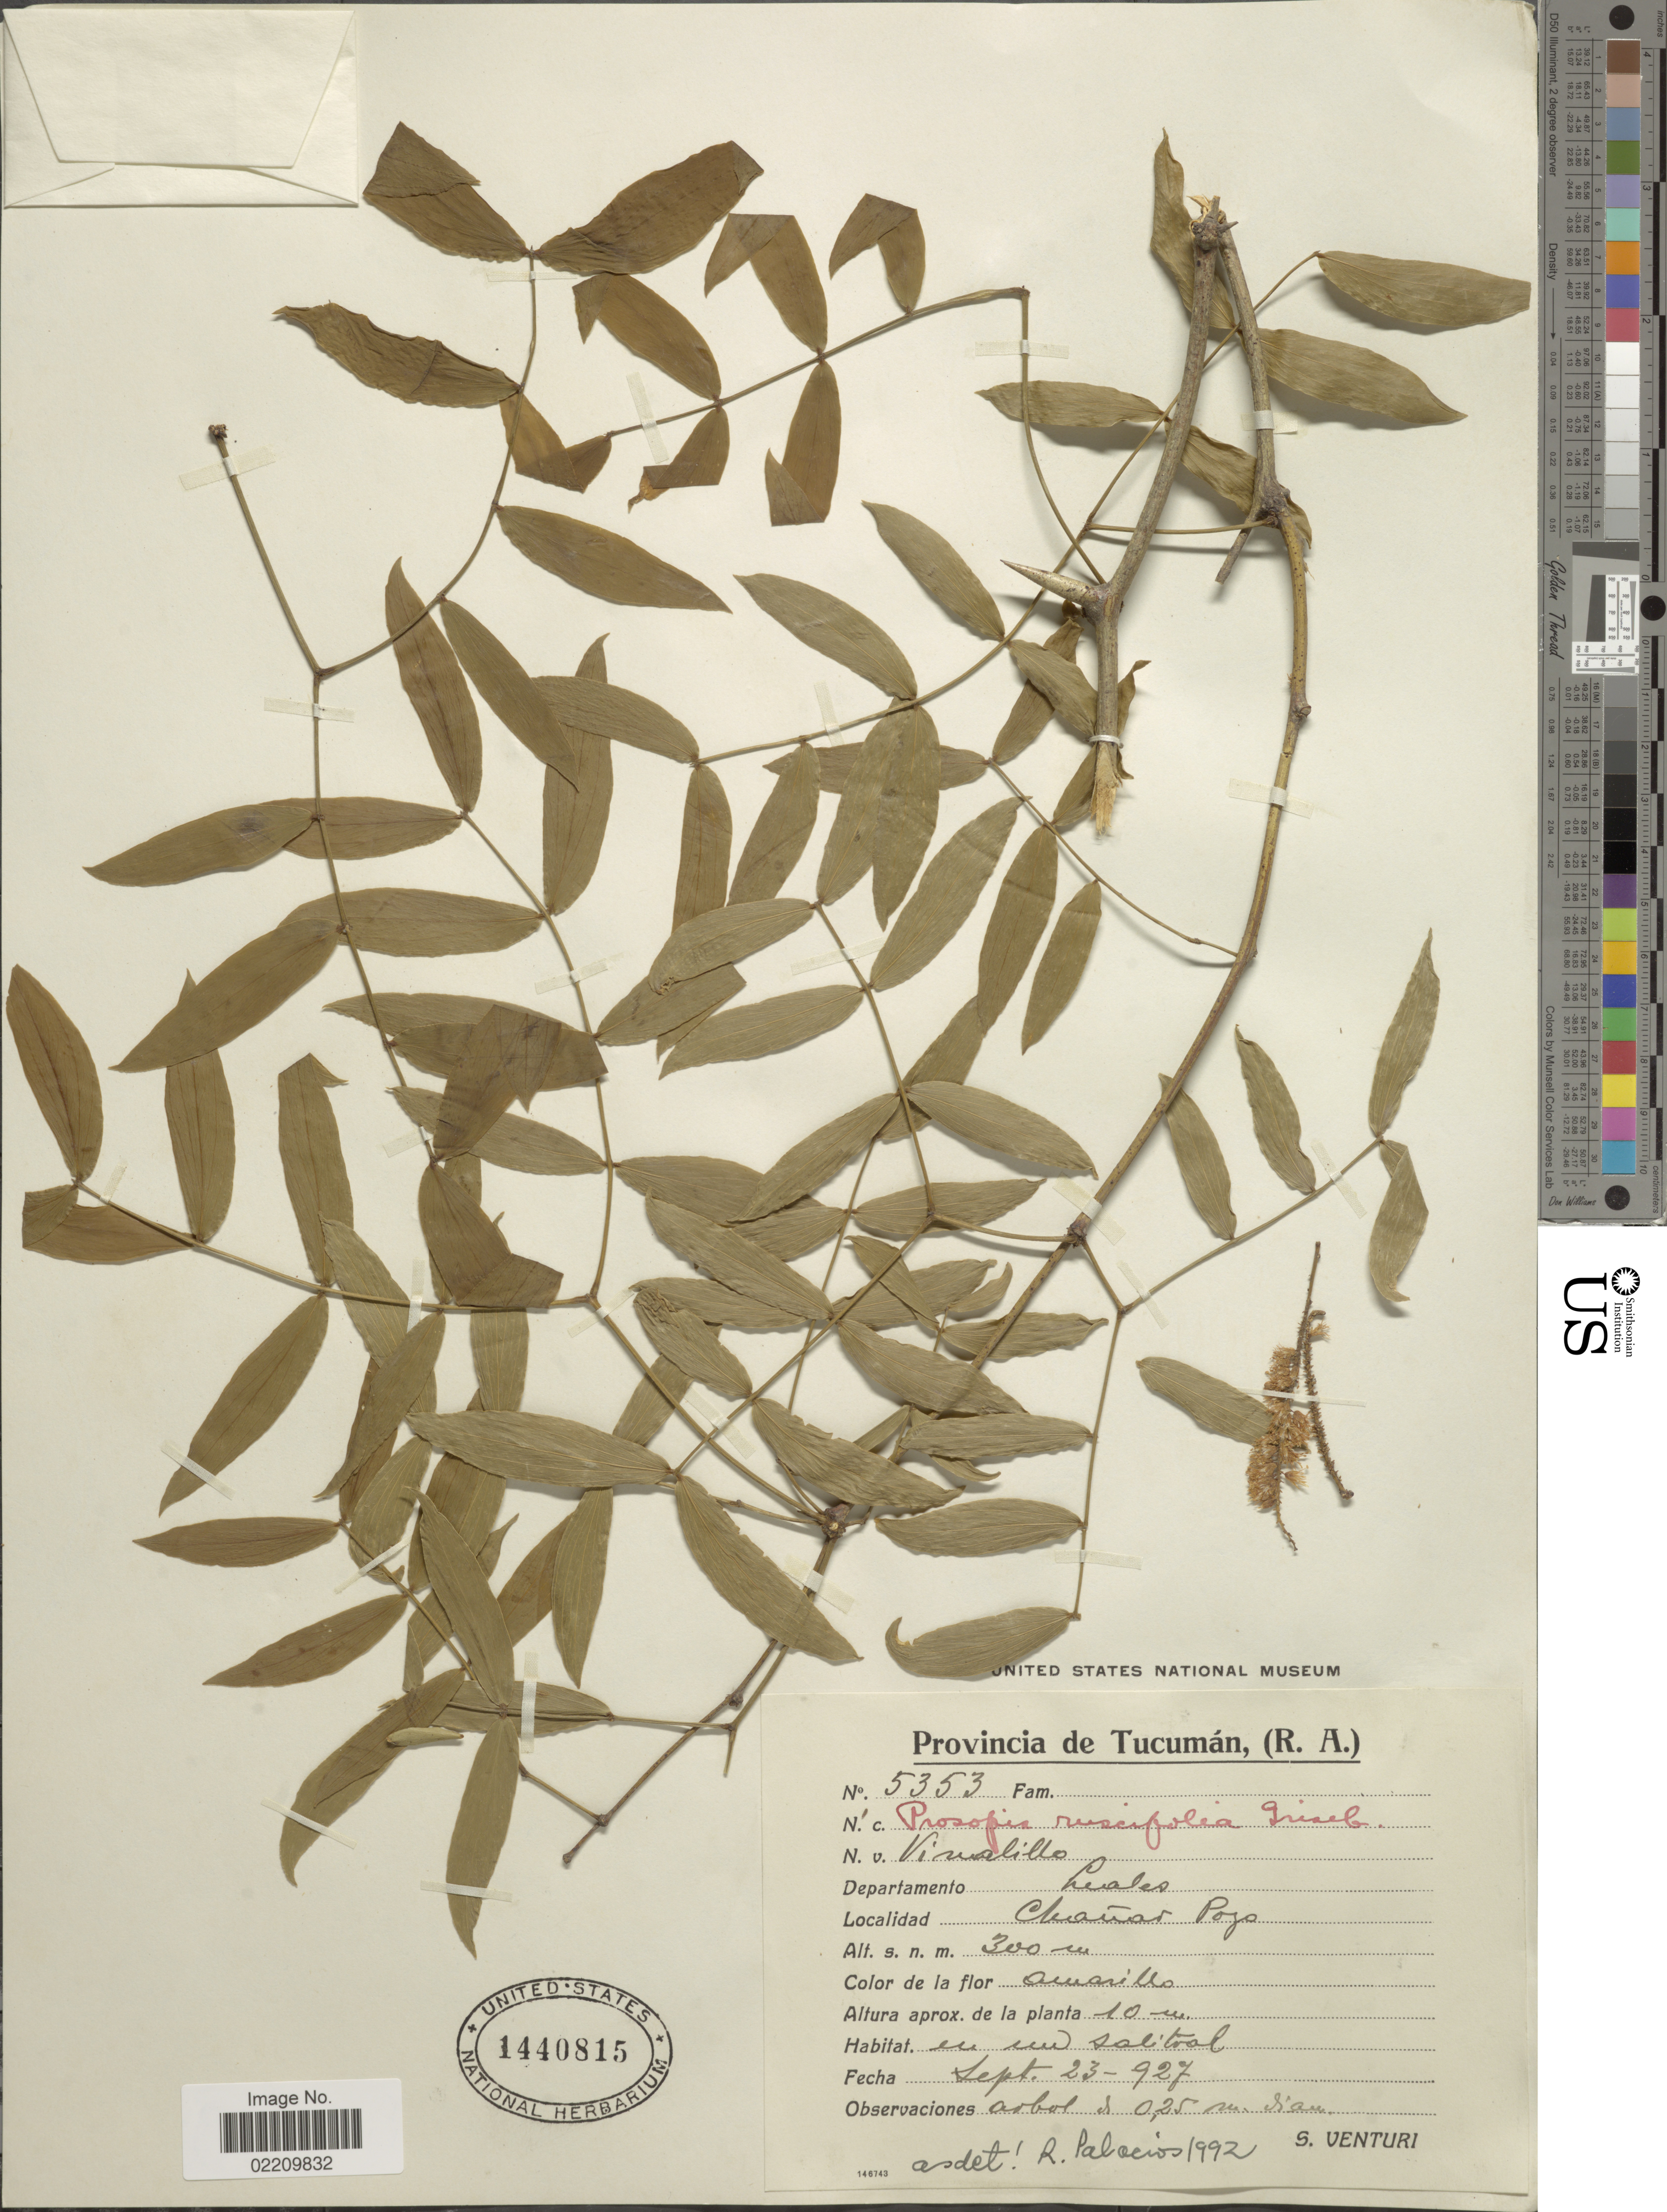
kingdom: Plantae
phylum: Tracheophyta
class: Magnoliopsida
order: Fabales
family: Fabaceae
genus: Neltuma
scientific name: Neltuma ruscifolia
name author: (Griseb.) C. E. Hughes & G.P. Lewis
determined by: Strong, Mark T., (BOT), Smithsonian Institution - National Museum of Natural History (UNITED STATES)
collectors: S. Venturi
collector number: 5353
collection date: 1927-09-23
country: Argentina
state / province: Tucuman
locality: Provincia de Tucumán, (R.A.). Departamento Leales. Chañar Pozo.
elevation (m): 300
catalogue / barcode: US 1440815